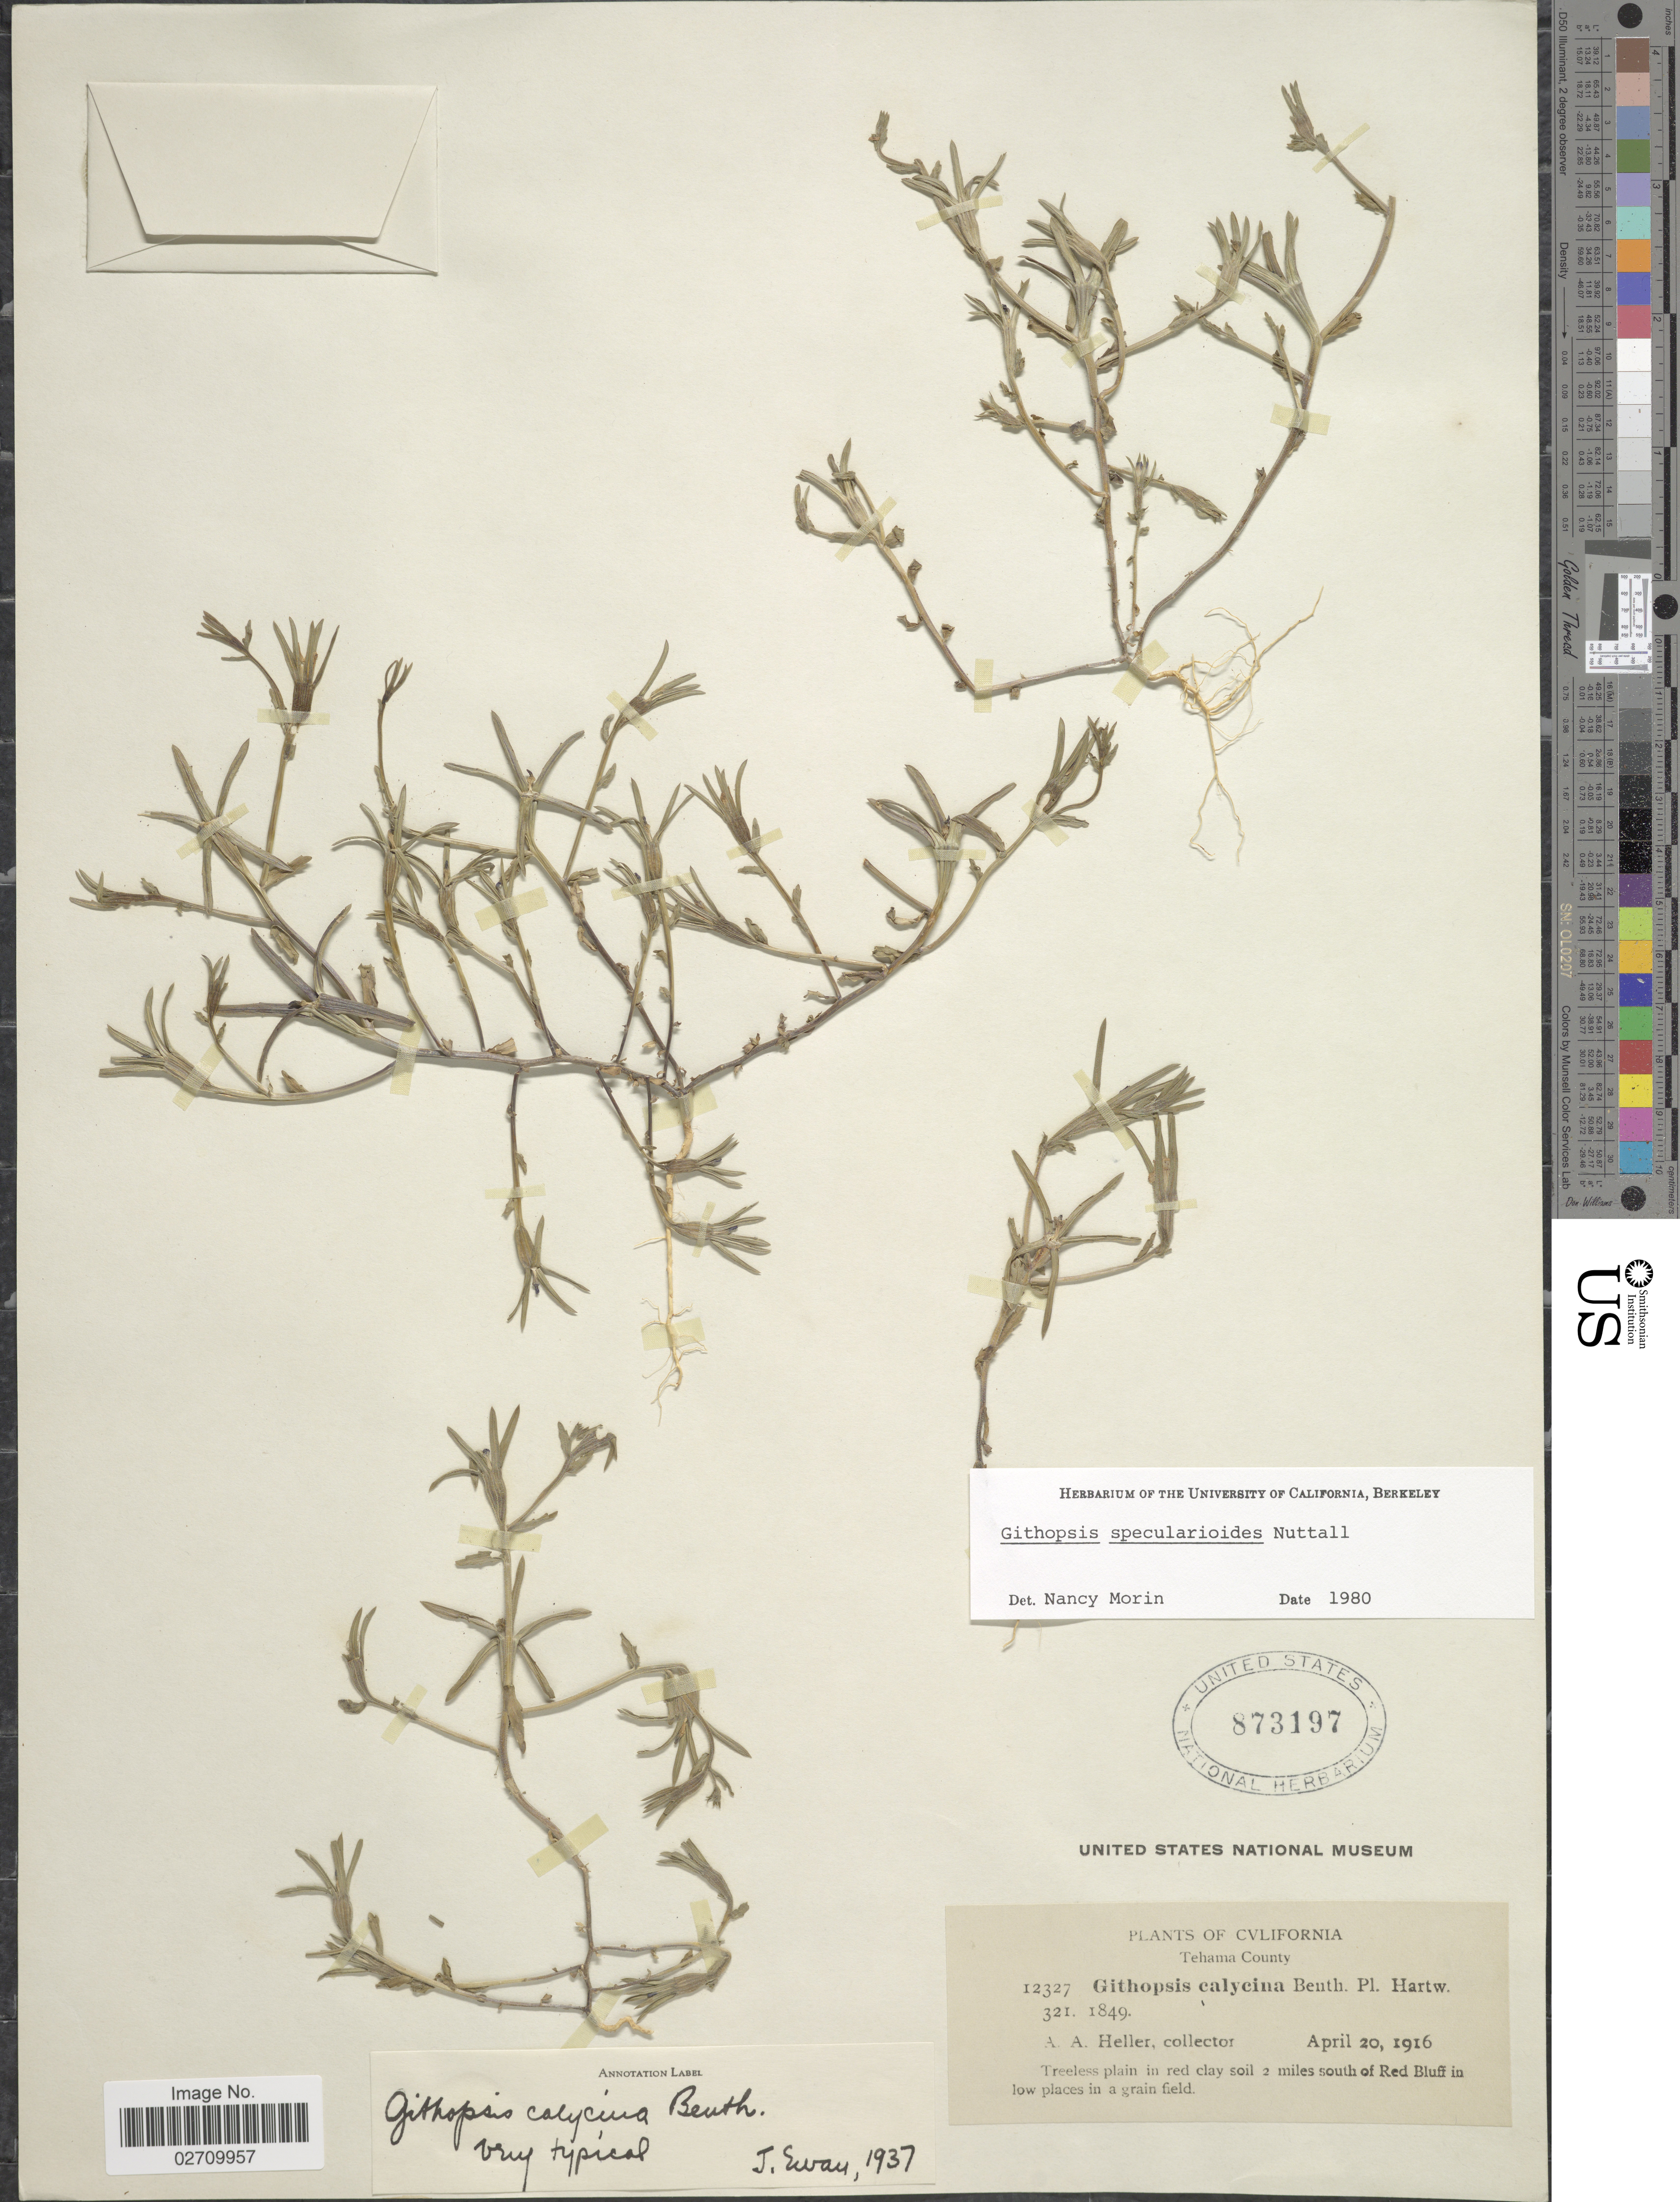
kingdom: Plantae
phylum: Tracheophyta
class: Magnoliopsida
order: Asterales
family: Campanulaceae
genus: Githopsis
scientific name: Githopsis specularioides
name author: Nutt.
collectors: A. A. Heller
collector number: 12327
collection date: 1916-04-20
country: United States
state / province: California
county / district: Tehama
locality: Tehama county. 2 miles south of Red Bluffs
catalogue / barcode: US 873197